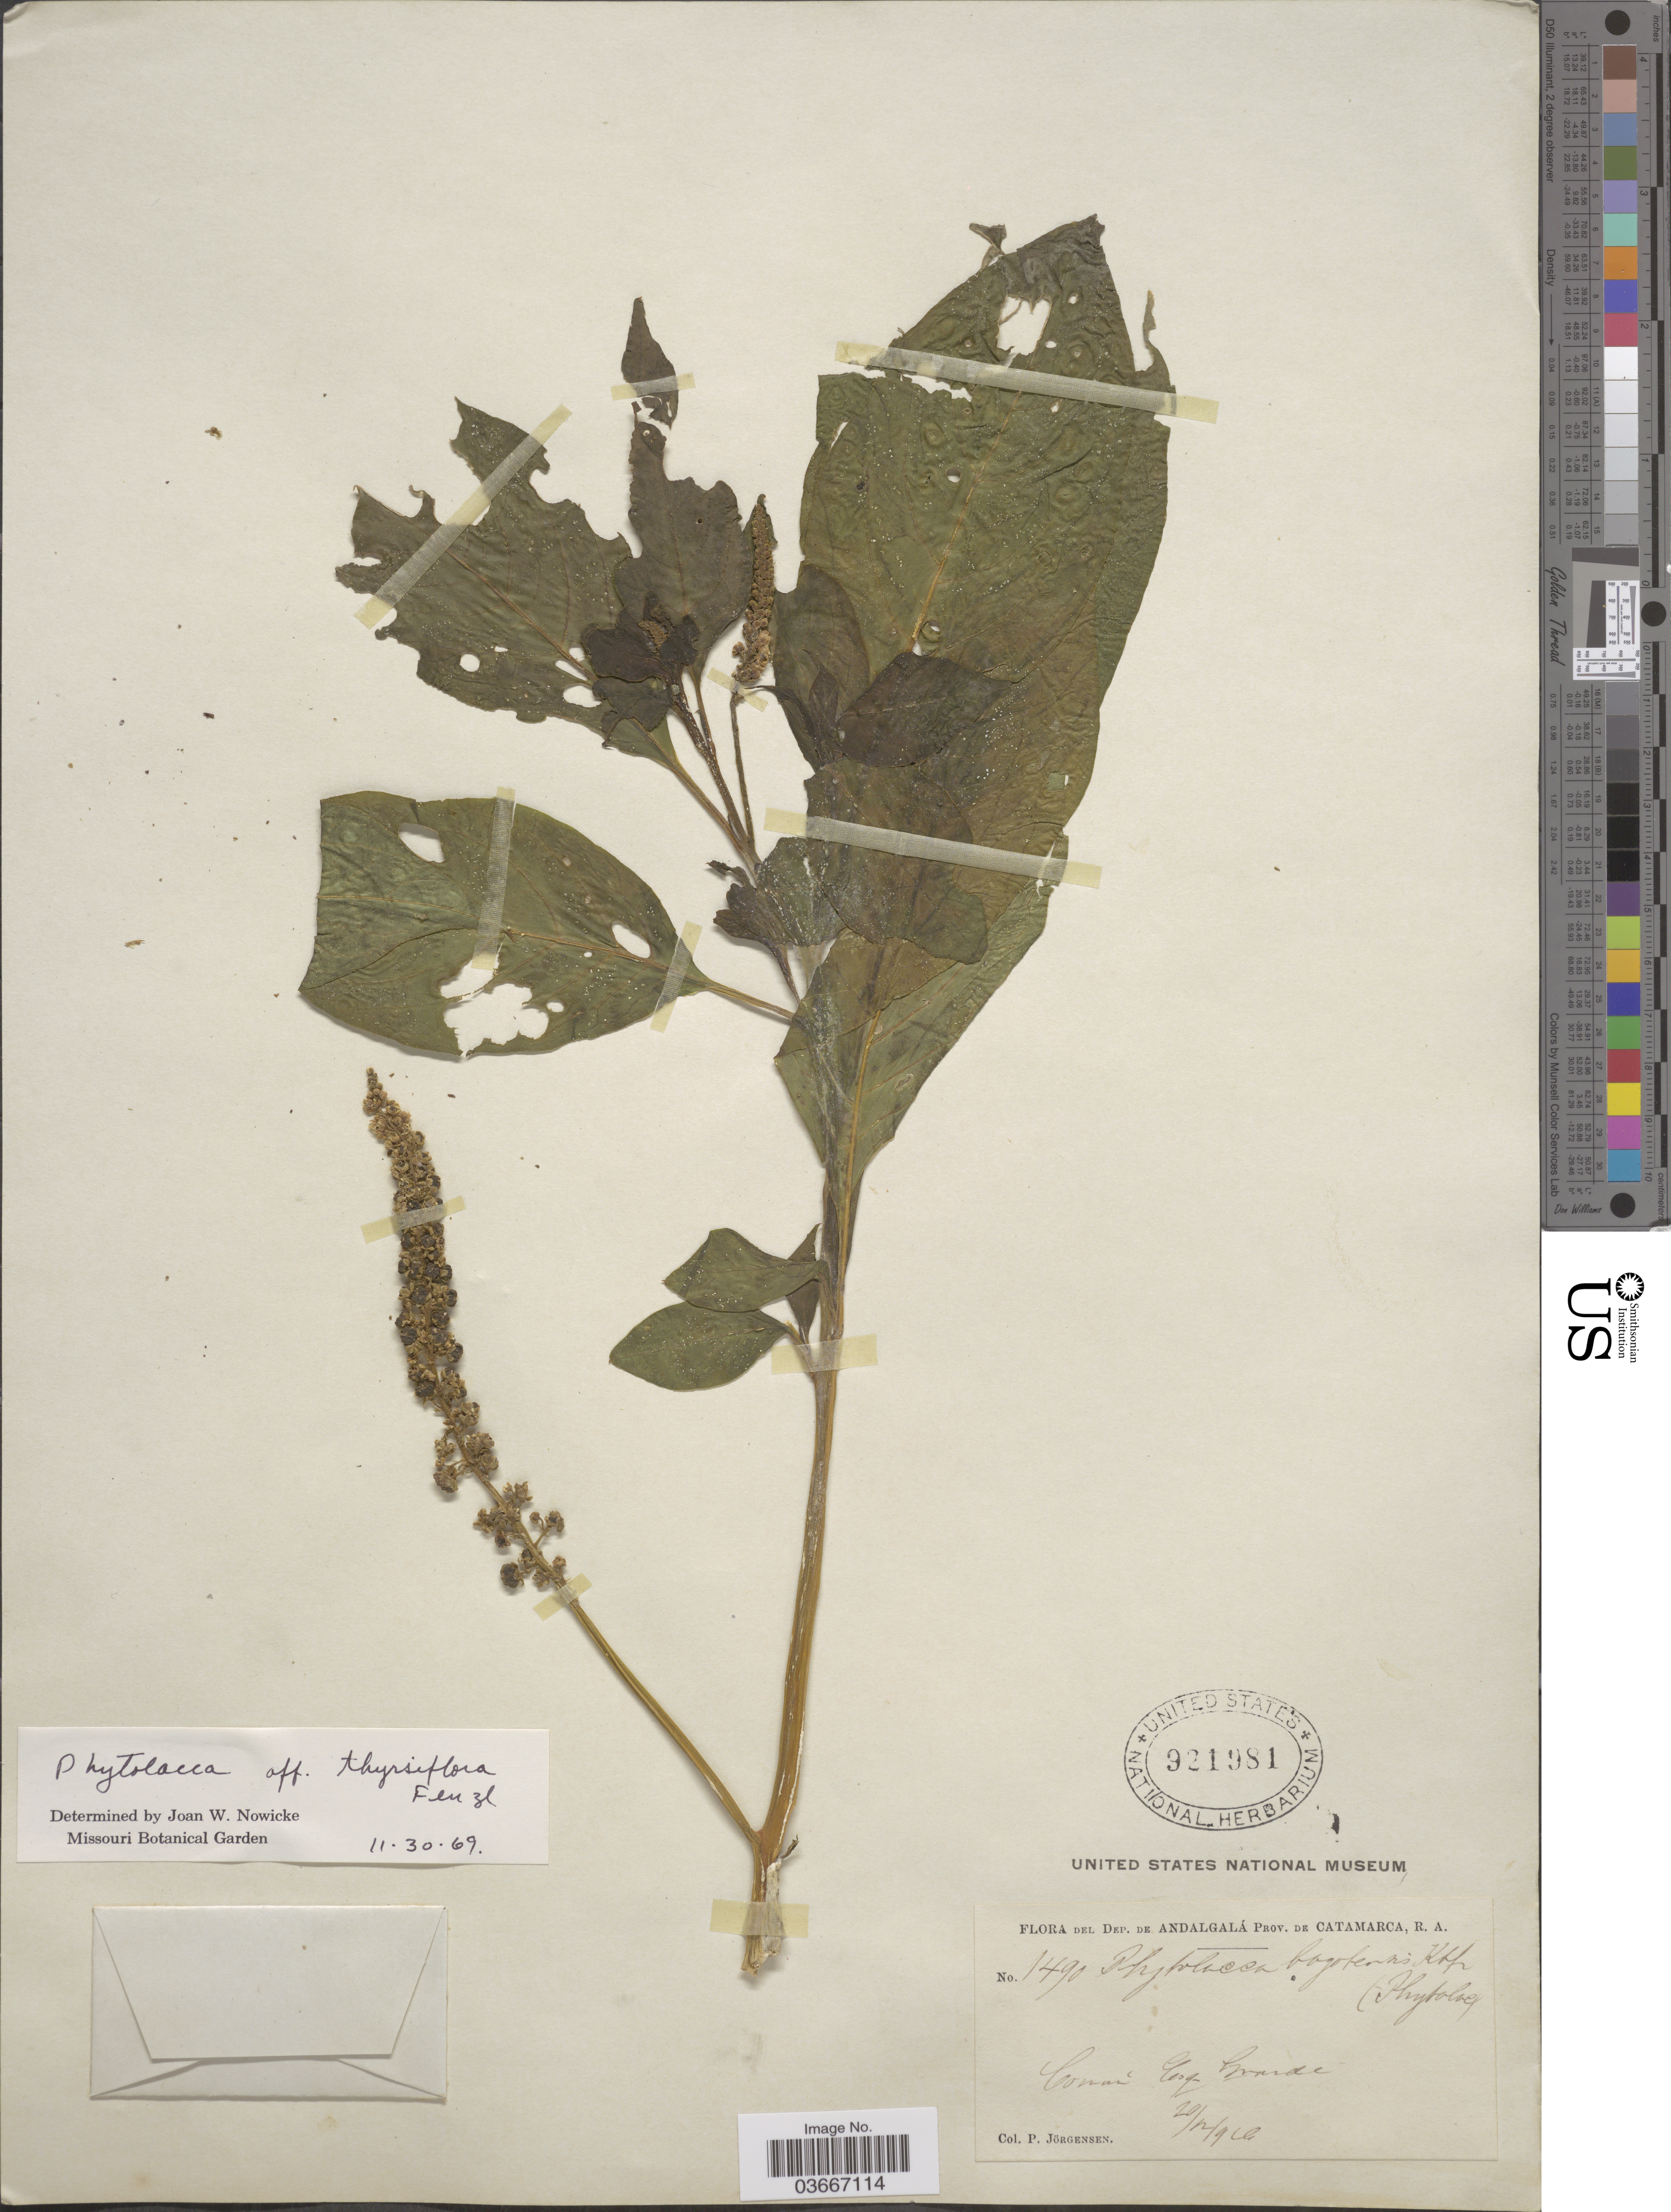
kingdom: Plantae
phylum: Tracheophyta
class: Magnoliopsida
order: Caryophyllales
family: Phytolaccaceae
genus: Phytolacca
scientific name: Phytolacca thyrsiflora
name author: Fenzl ex J.A. Schmidt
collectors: P. Jörgensen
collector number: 1490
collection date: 1916-12-20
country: Argentina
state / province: Catamarca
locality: Dep. de Andalgalá, Prov. de Catamarca. Comun Esq. Grande.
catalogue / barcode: US 921981